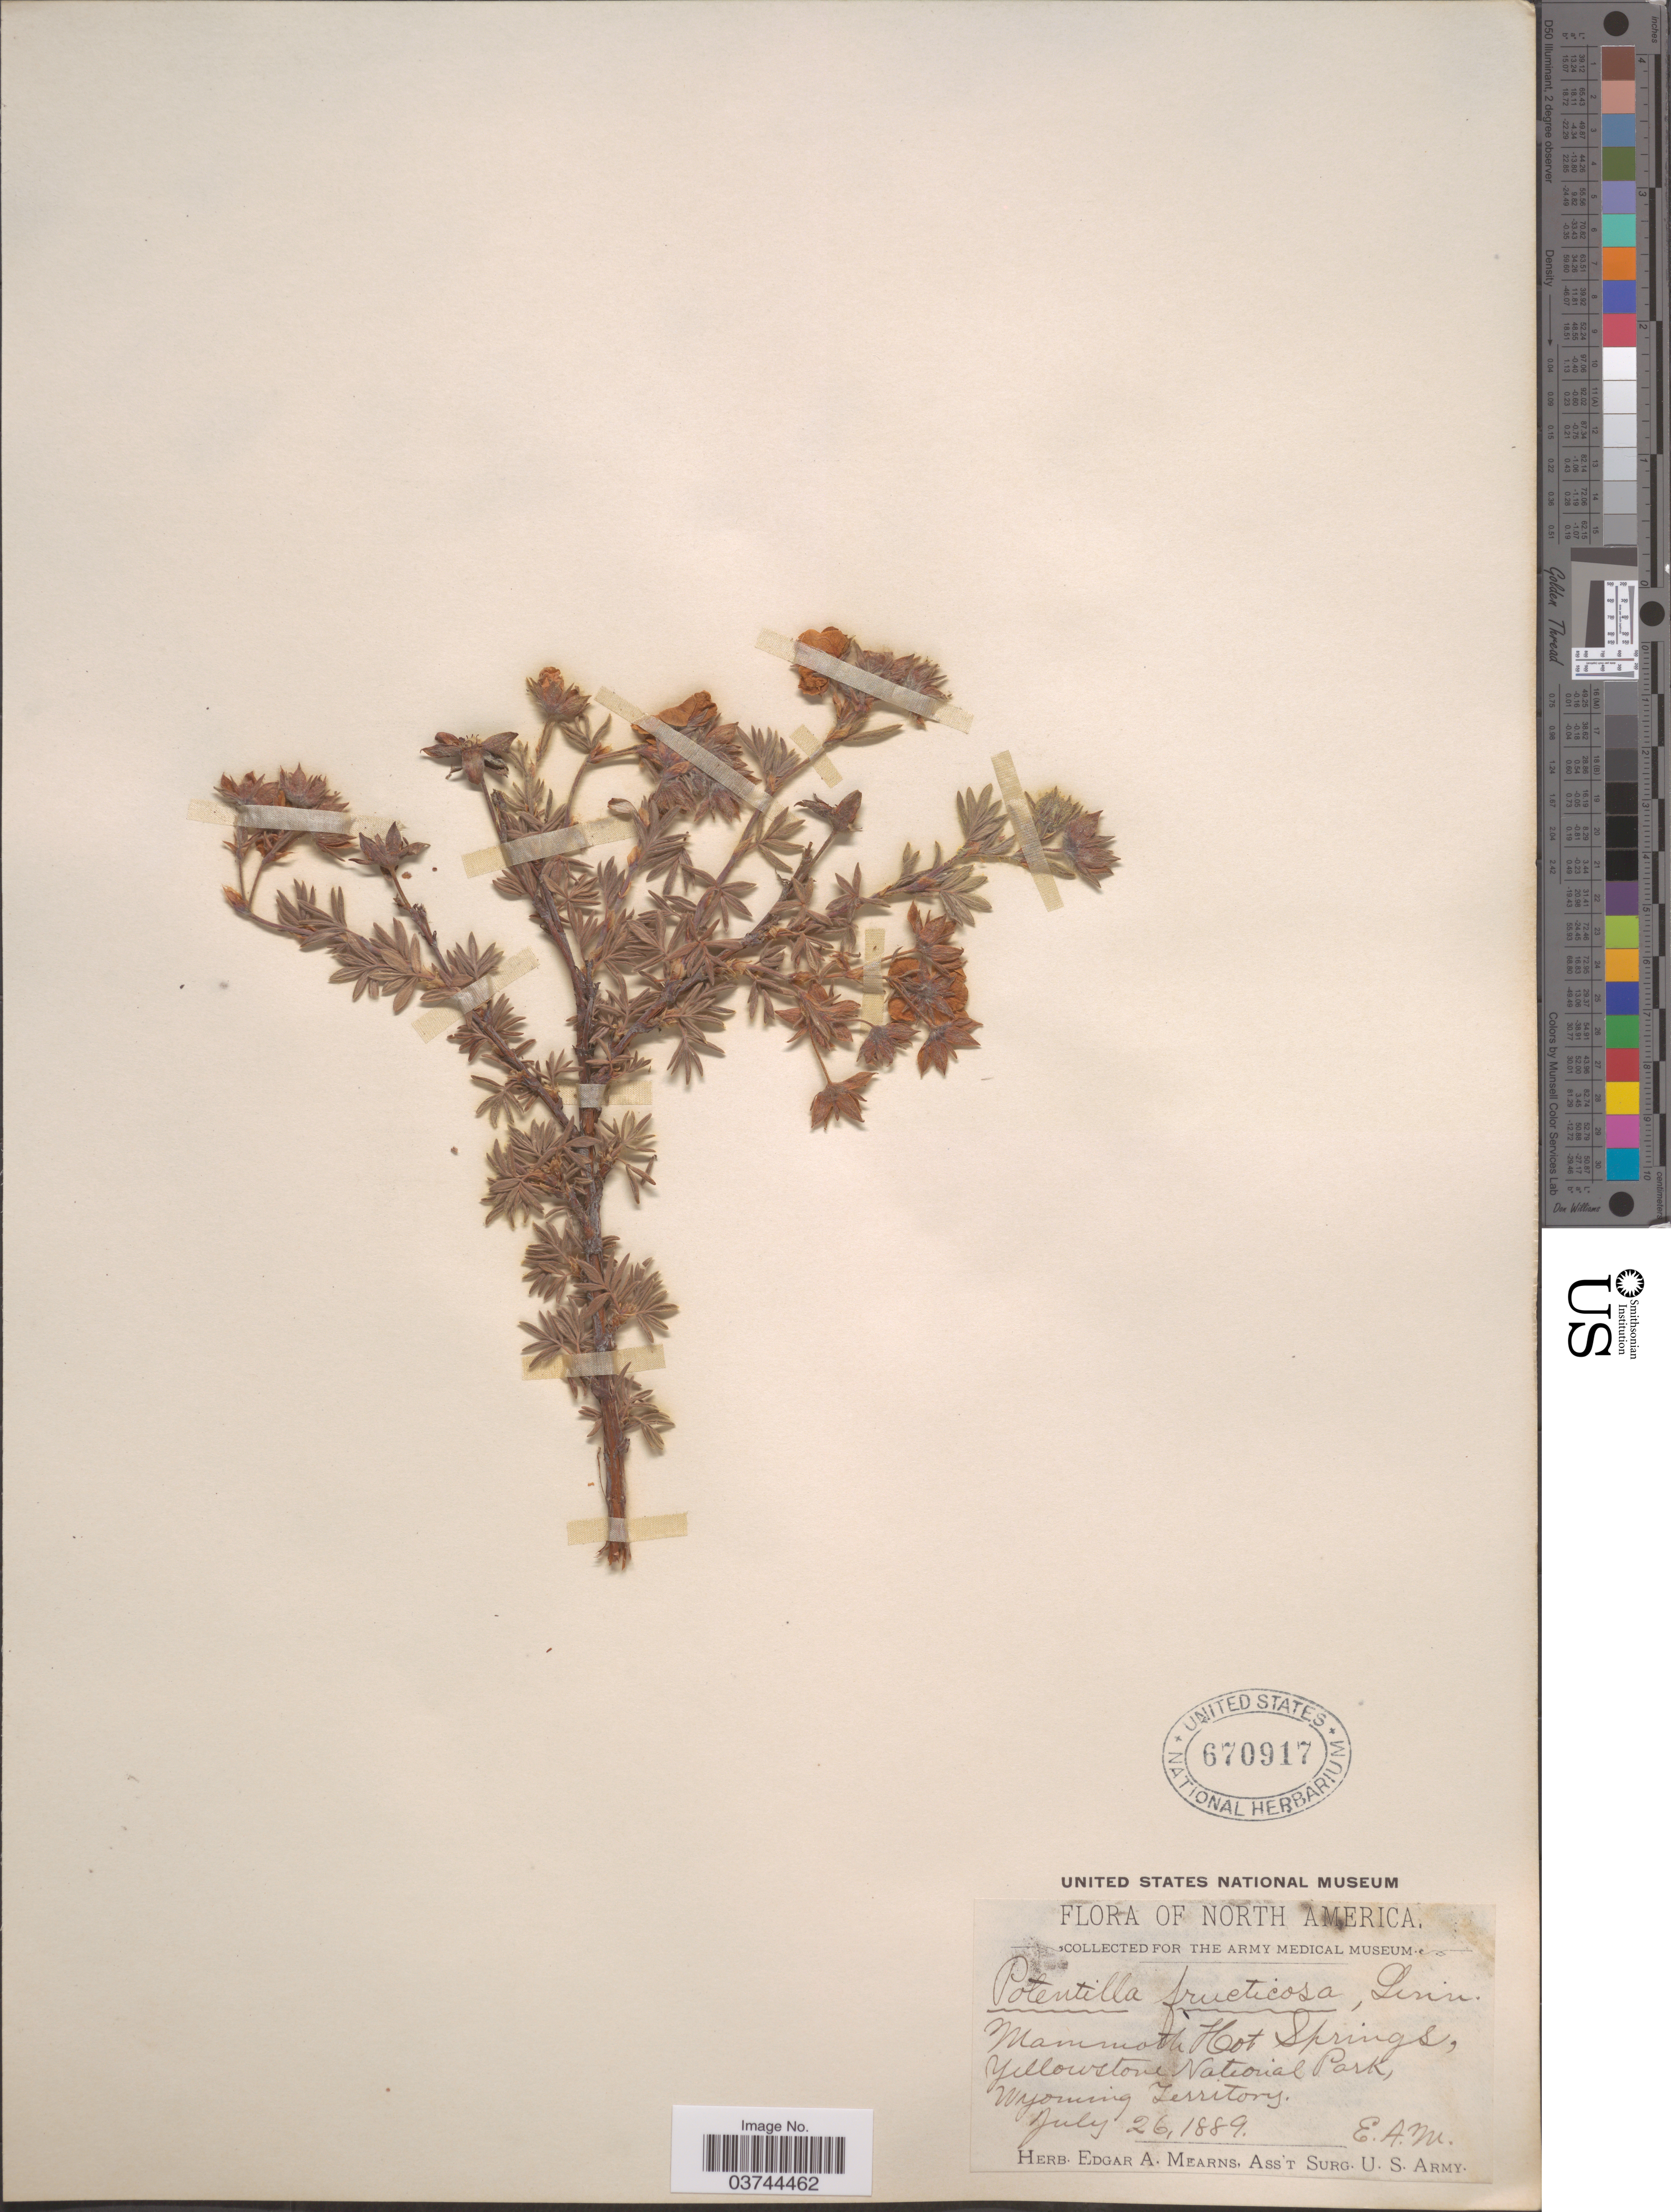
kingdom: Plantae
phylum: Tracheophyta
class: Magnoliopsida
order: Rosales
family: Rosaceae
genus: Dasiphora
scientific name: Dasiphora fruticosa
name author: (L.) Rydb.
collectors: E. A. Mearns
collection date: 1889-07-26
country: United States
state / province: Wyoming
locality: Mammoth Hot Springs, Yellowstone National Park, Wyoming Territory.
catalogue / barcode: US 670917